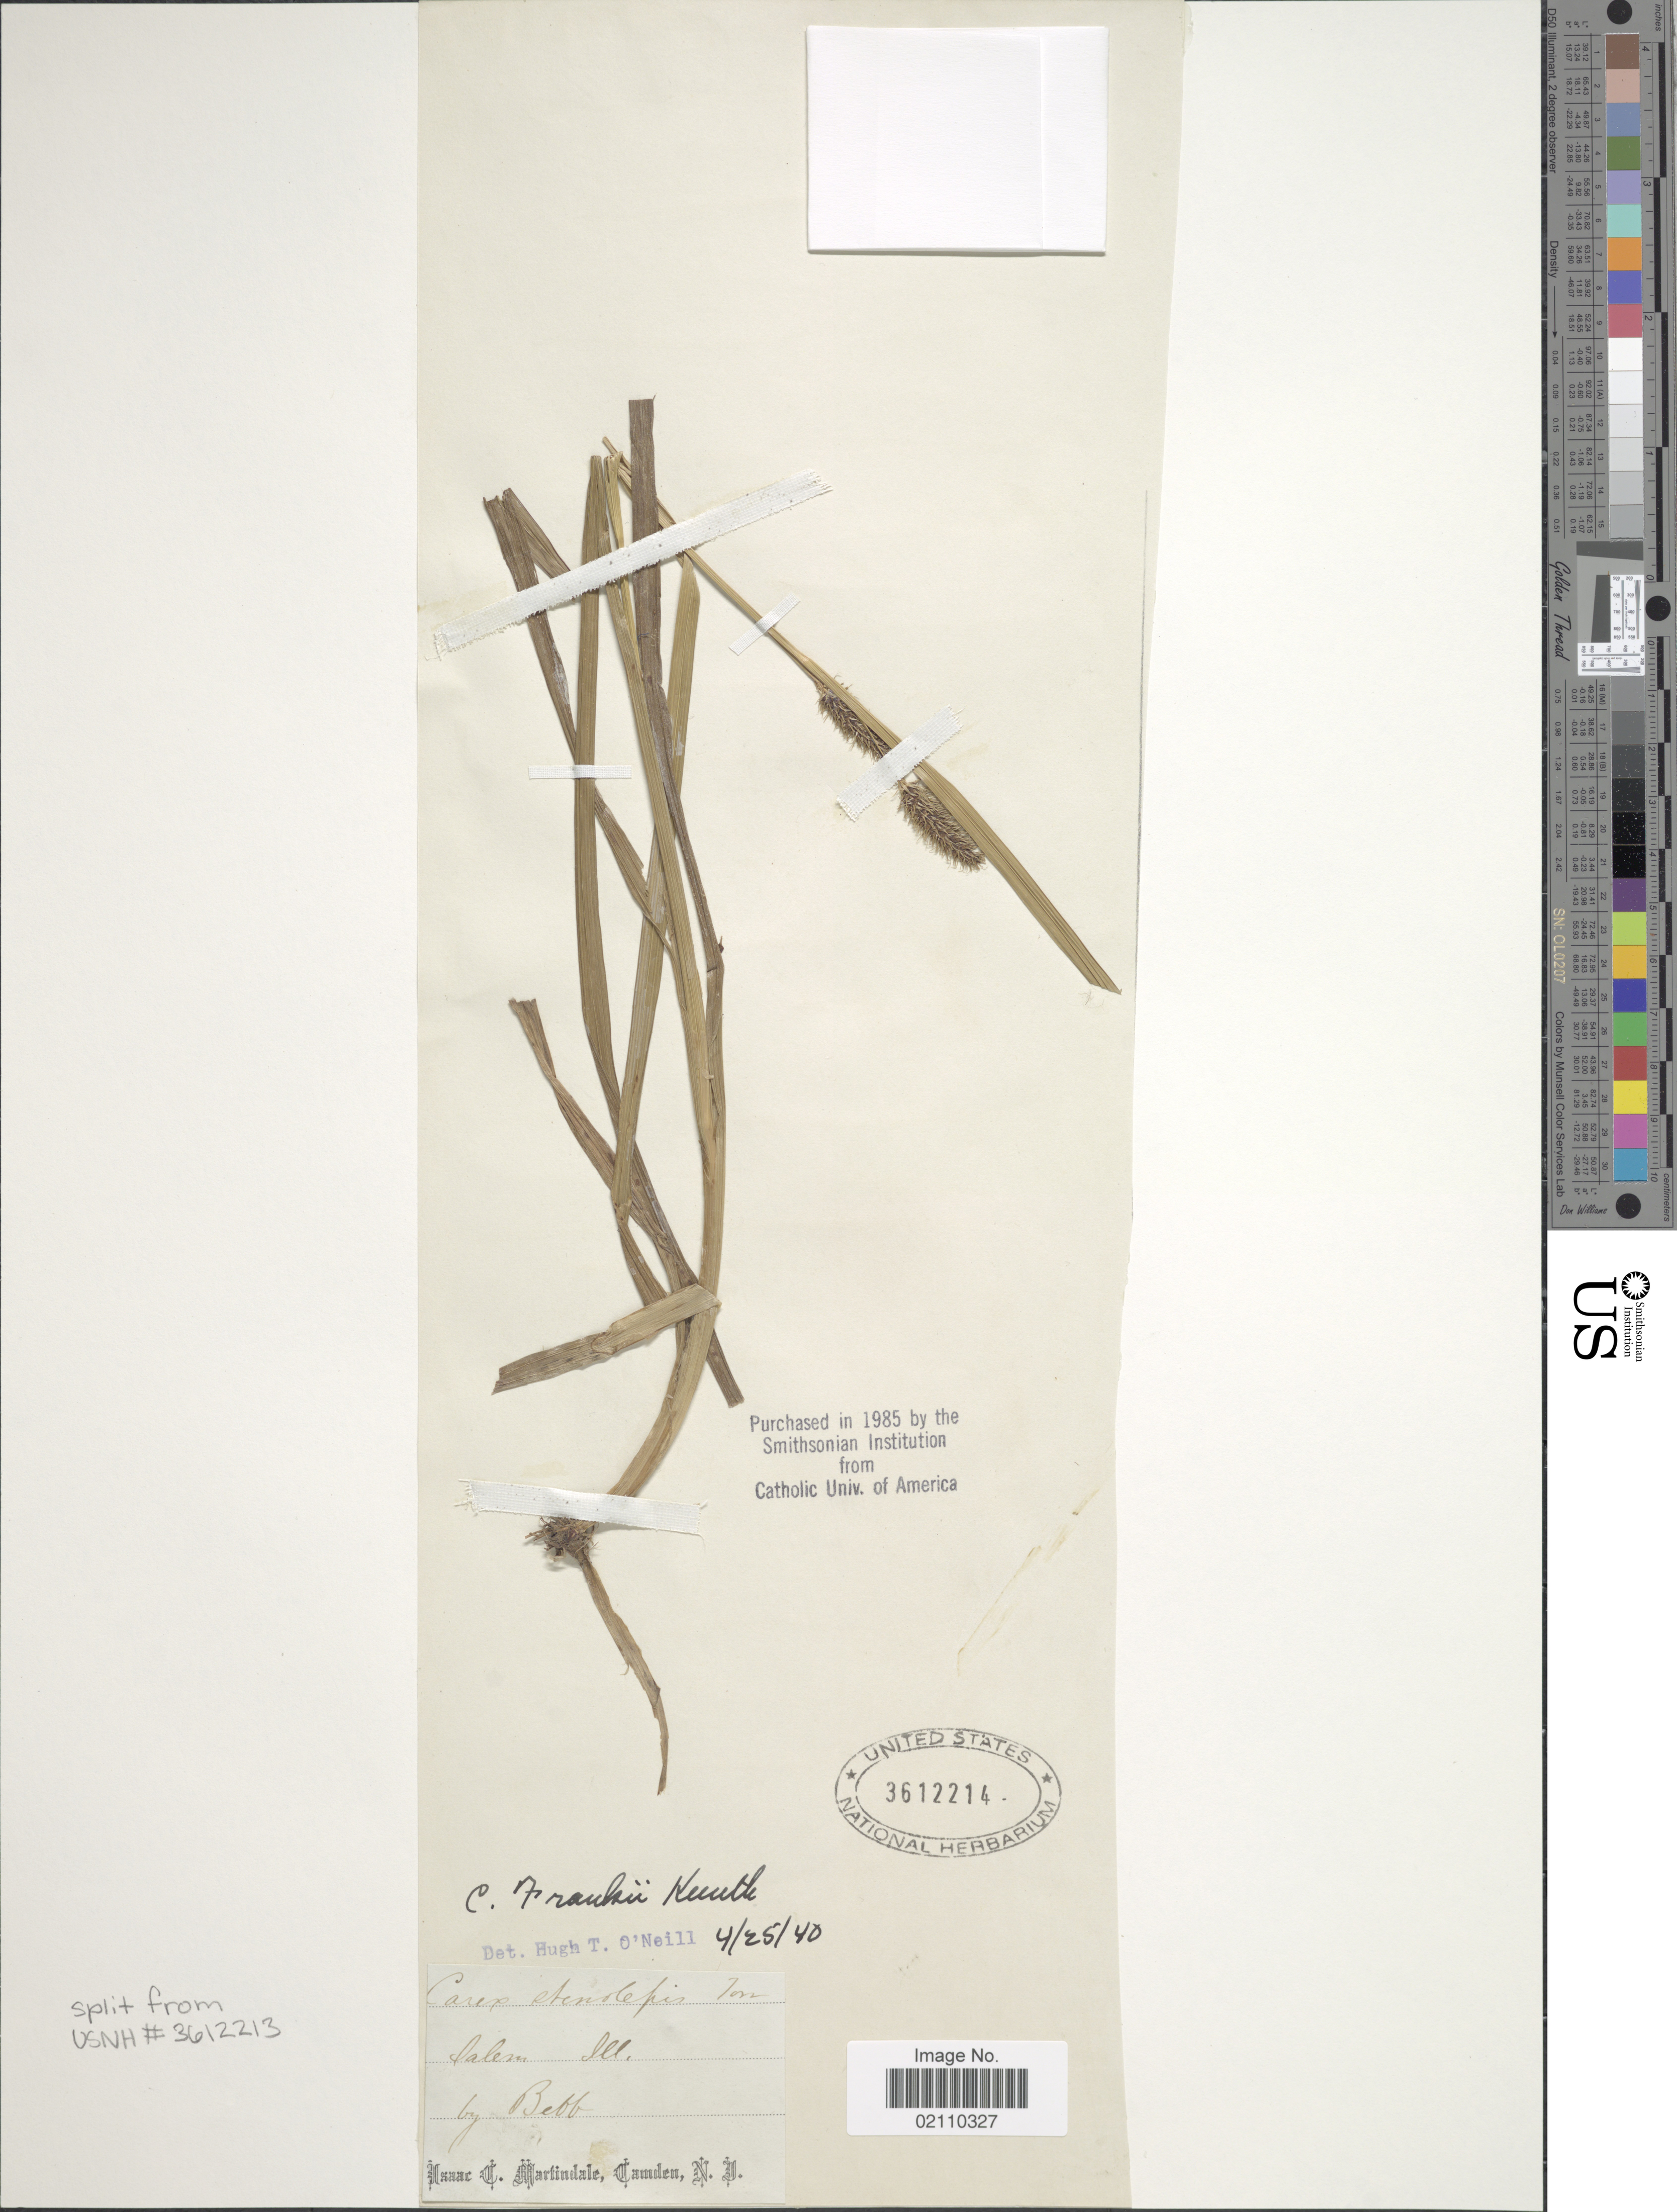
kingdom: Plantae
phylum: Tracheophyta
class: Liliopsida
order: Poales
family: Cyperaceae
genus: Carex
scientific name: Carex frankii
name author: Kunth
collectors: -. Bebb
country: United States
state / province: Illinois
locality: Salem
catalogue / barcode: US 3612214